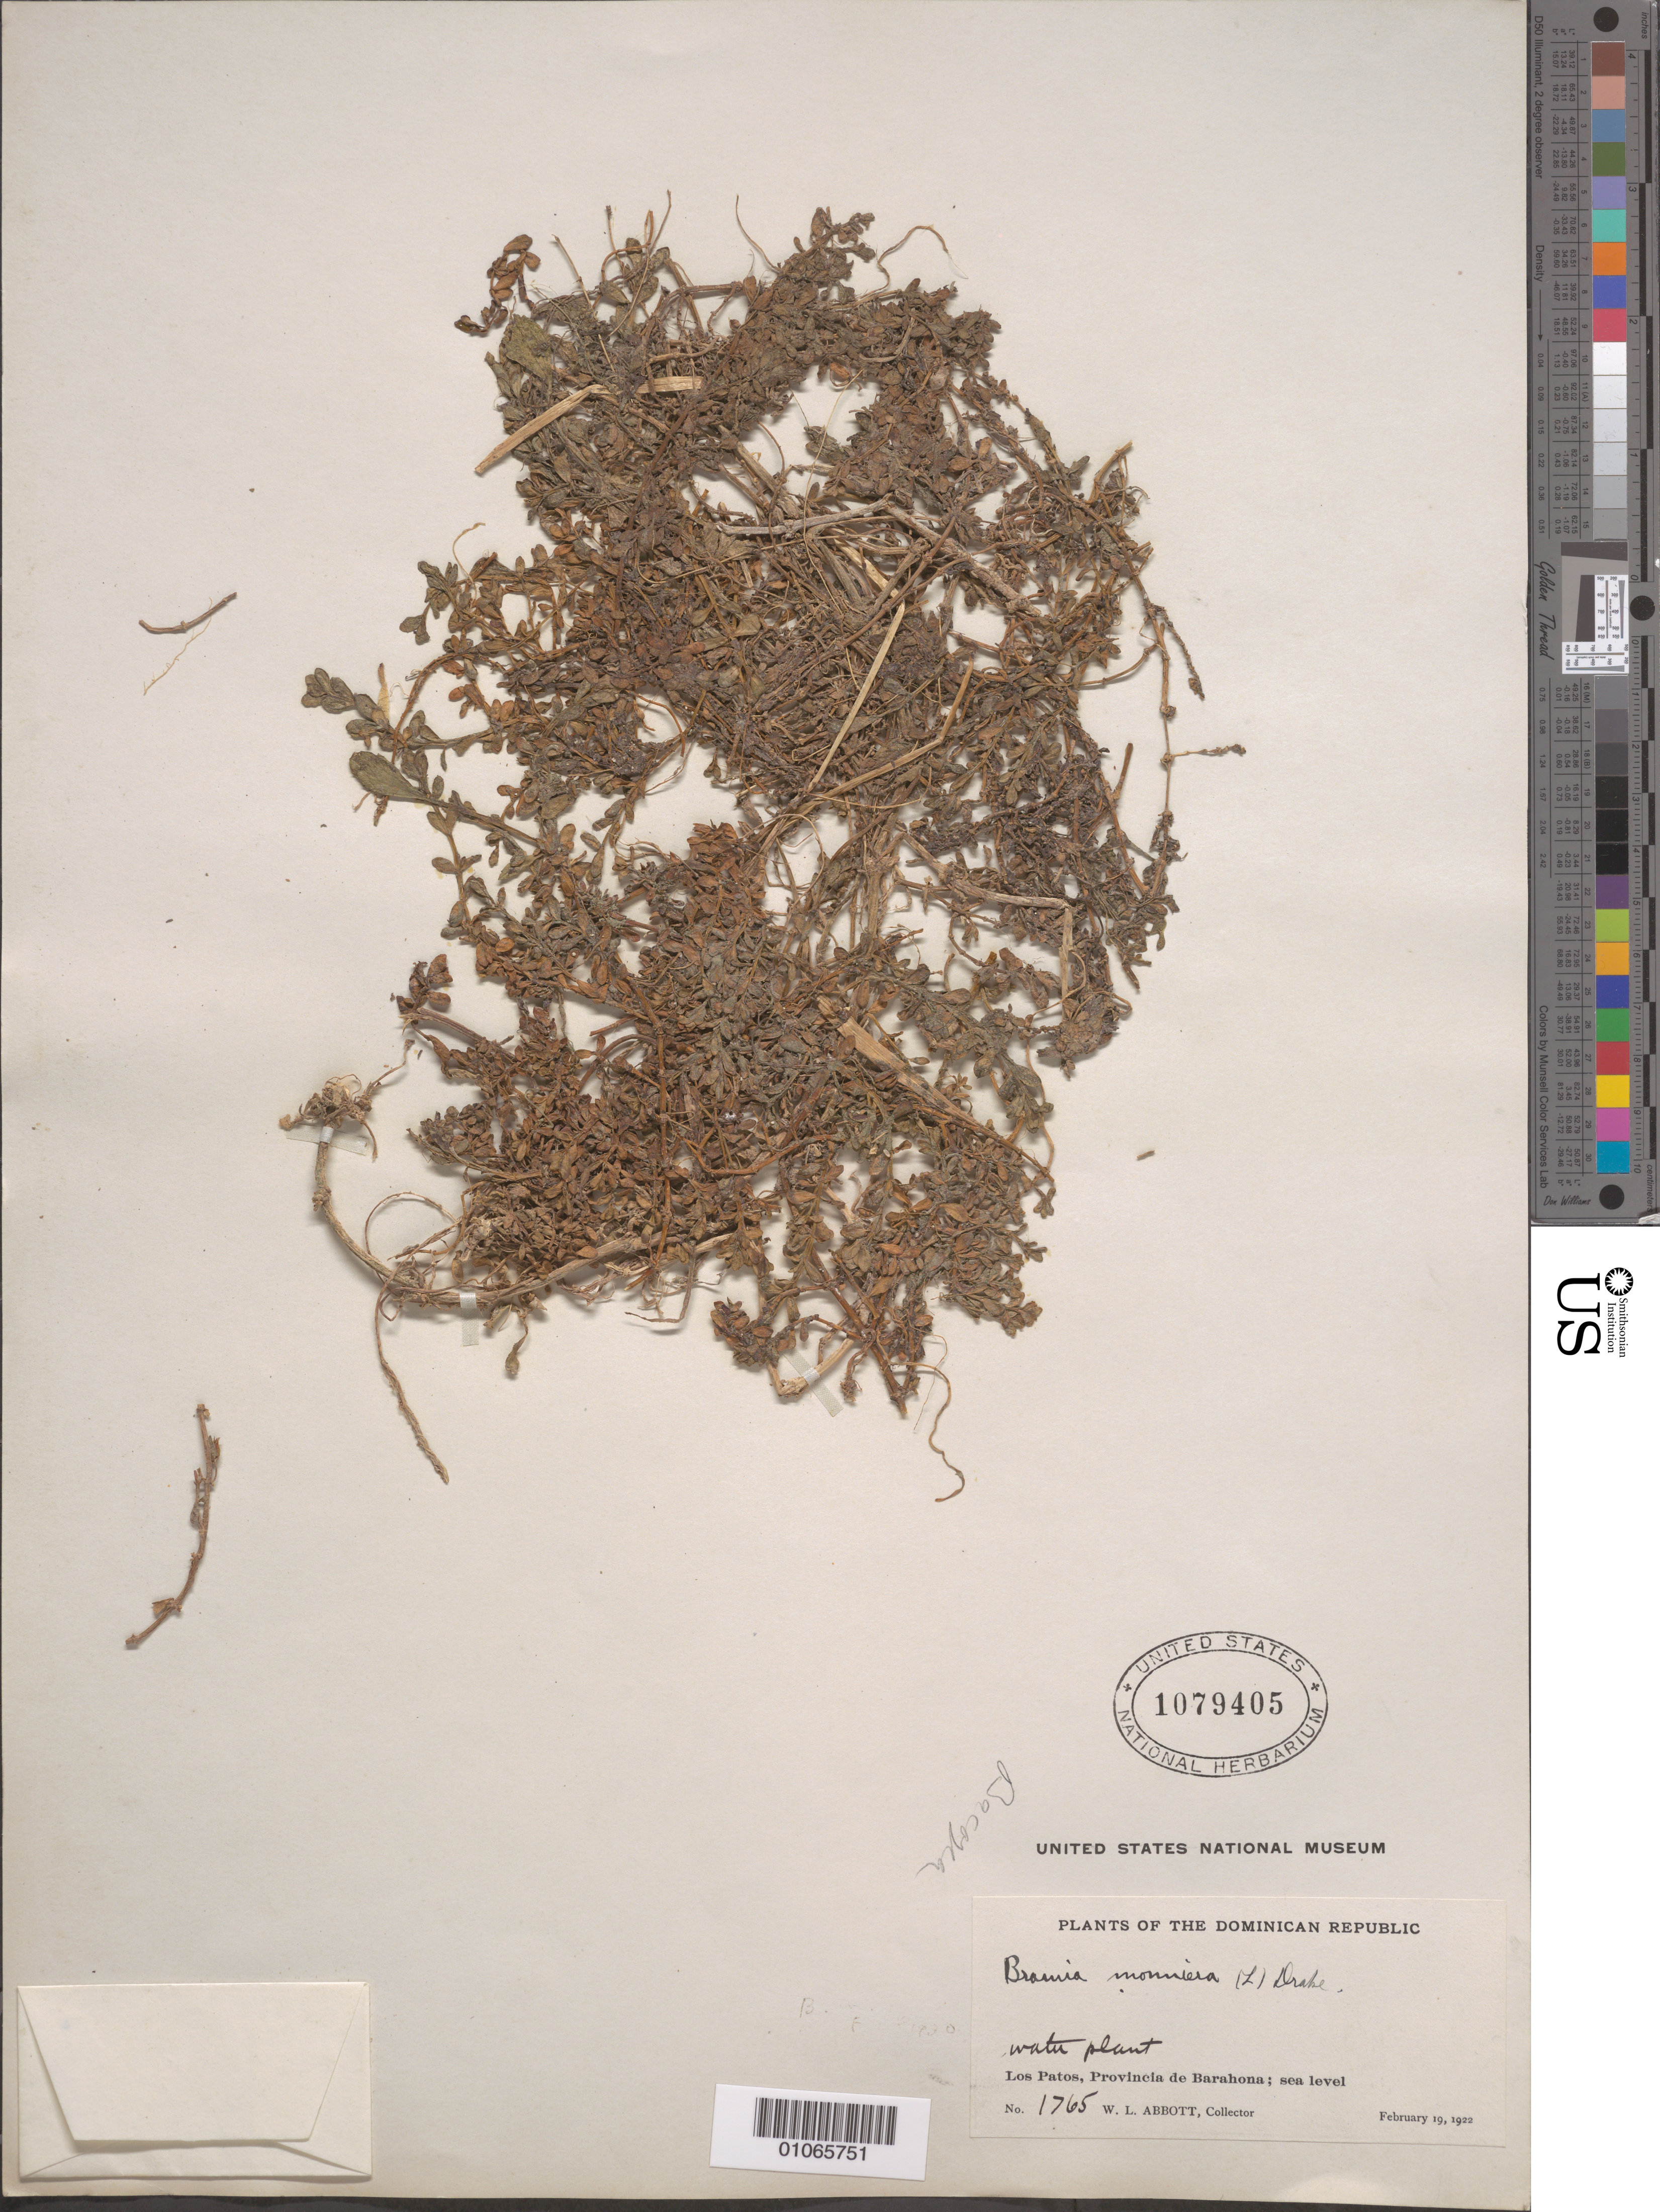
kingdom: Plantae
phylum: Tracheophyta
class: Magnoliopsida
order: Lamiales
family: Plantaginaceae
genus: Bacopa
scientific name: Bacopa monnieri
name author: (L.) Wettst.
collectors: W. L. Abbott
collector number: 1765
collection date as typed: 19 Feb 1922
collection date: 1922-02-19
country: Dominican Republic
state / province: Barahona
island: Hispaniola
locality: Los Patos.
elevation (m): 0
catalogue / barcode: US 1079405